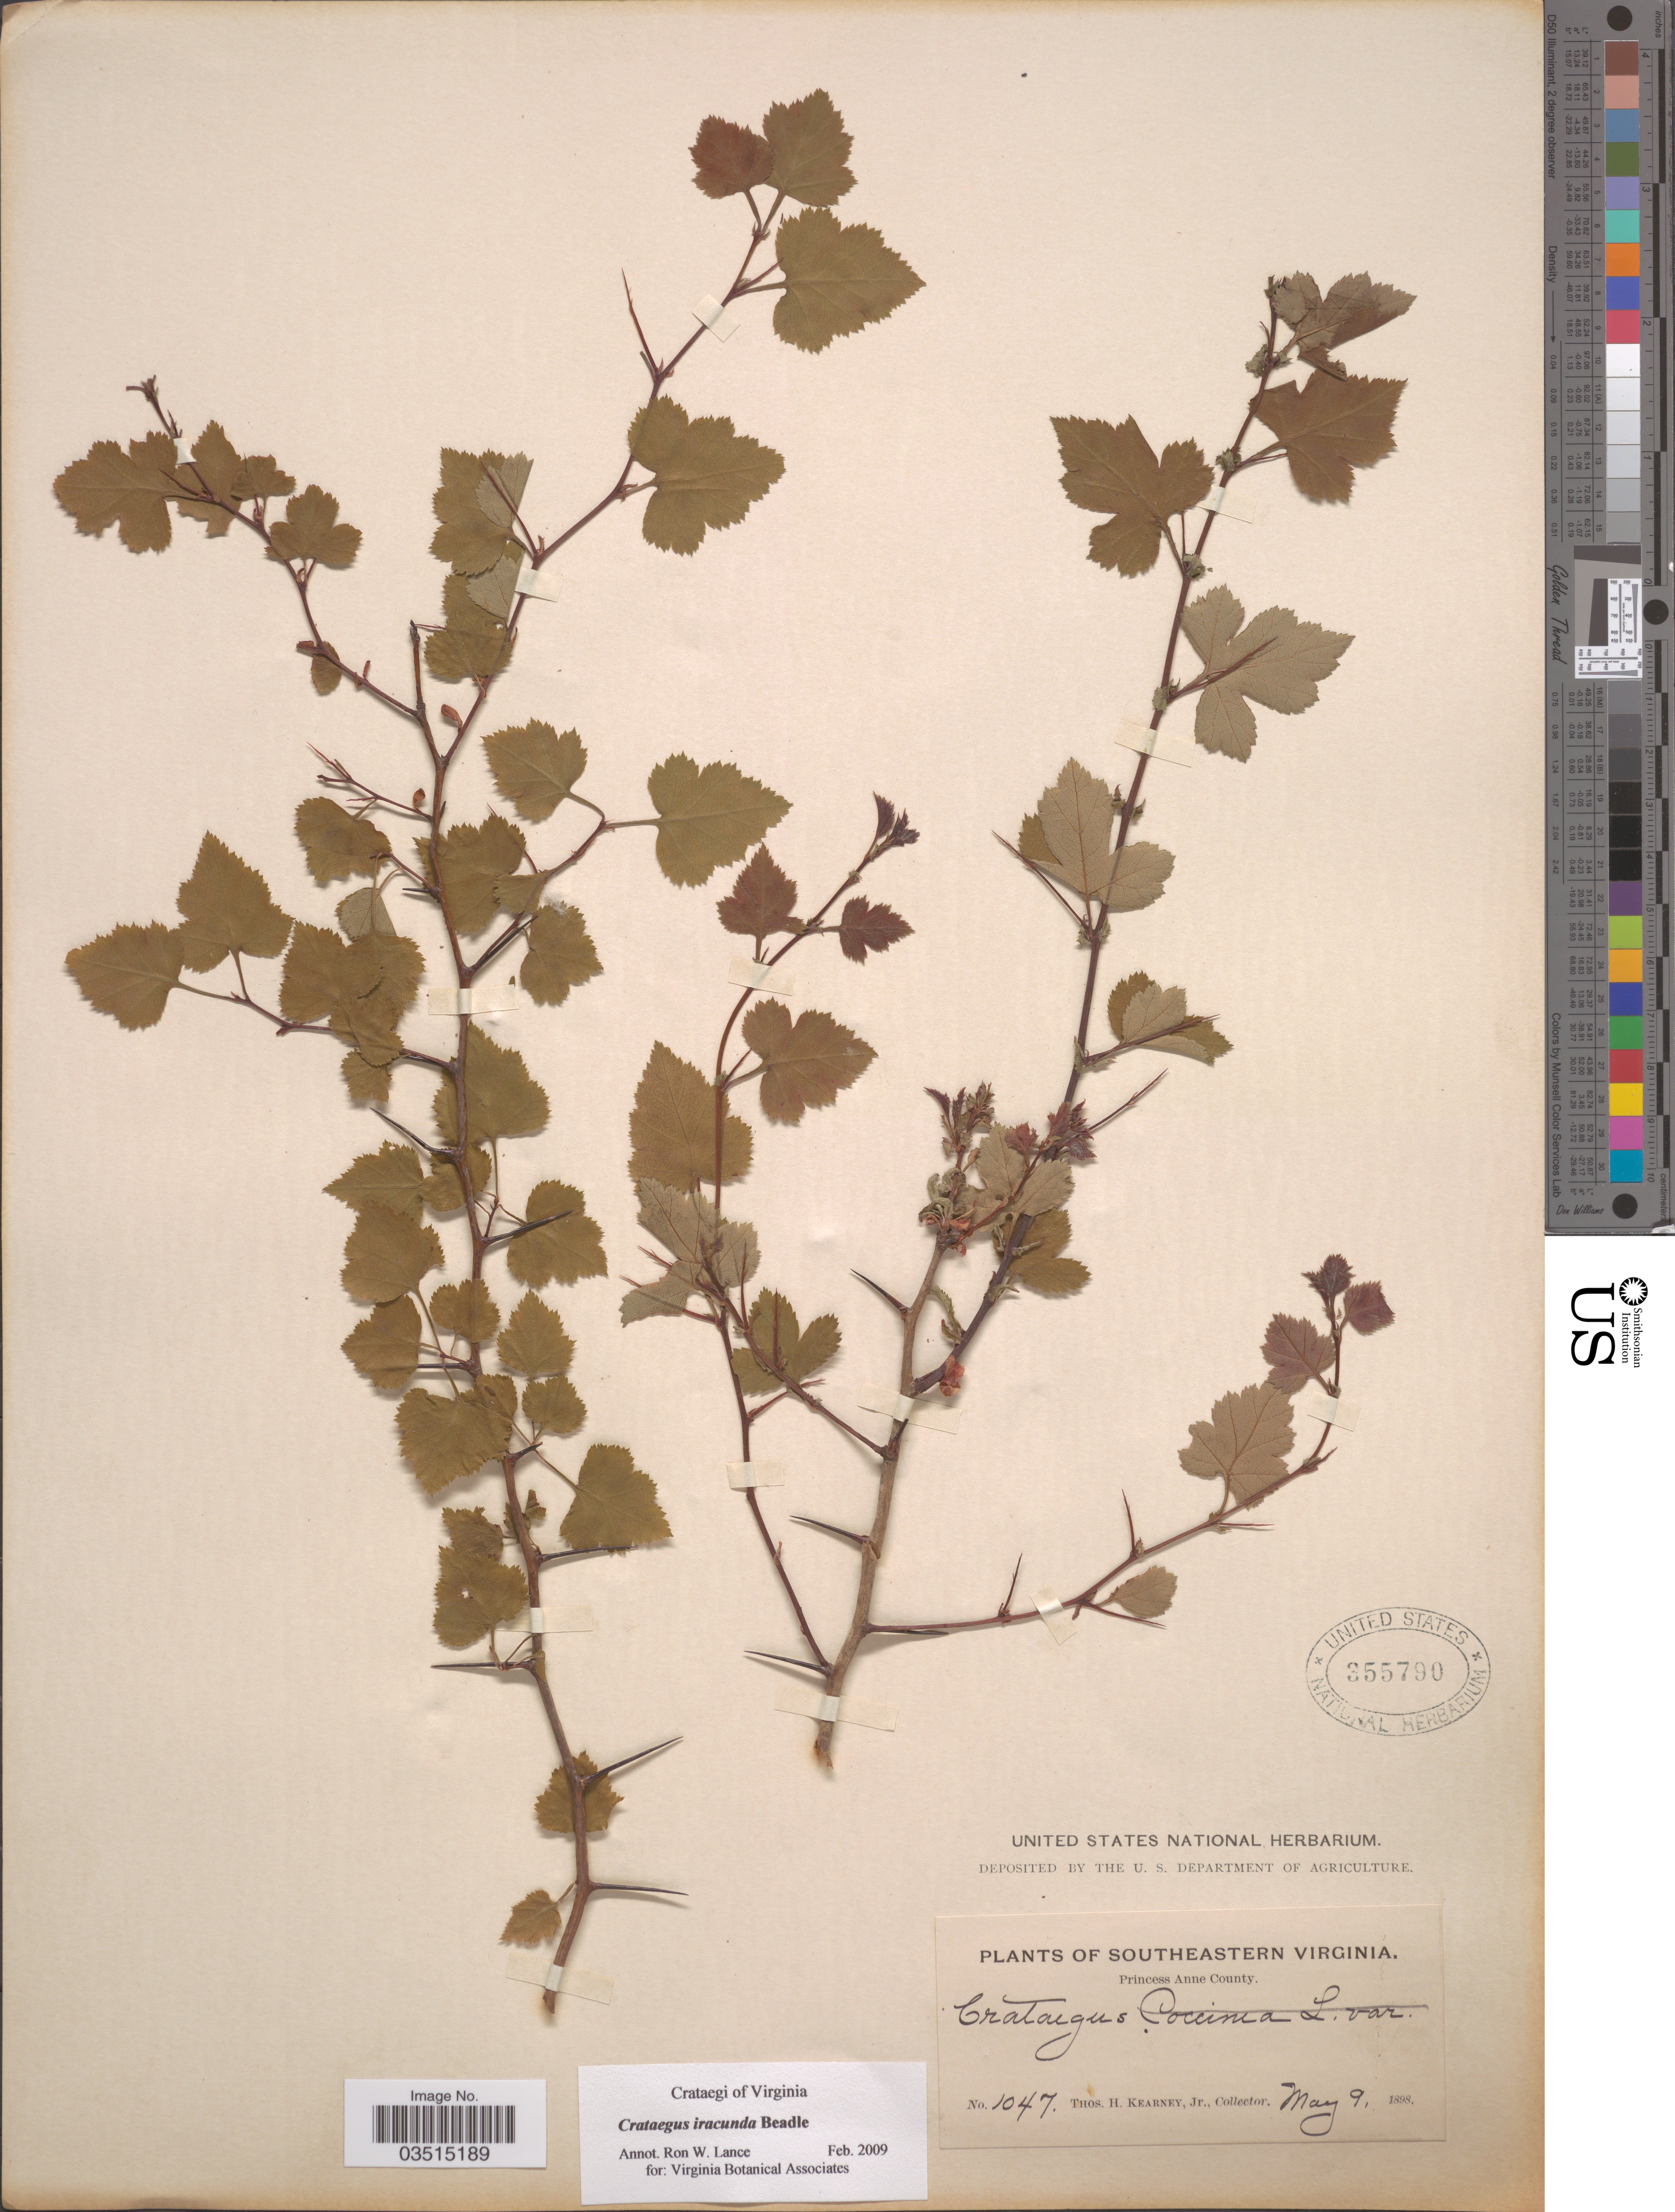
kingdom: Plantae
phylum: Tracheophyta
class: Magnoliopsida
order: Rosales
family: Rosaceae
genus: Crataegus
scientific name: Crataegus iracunda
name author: Beadle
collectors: T. H. Kearney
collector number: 1047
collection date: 1898-05-09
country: United States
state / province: Virginia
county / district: City of Virginia Beach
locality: Southeastern Virginia. Princess Anne County.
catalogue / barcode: US 355790